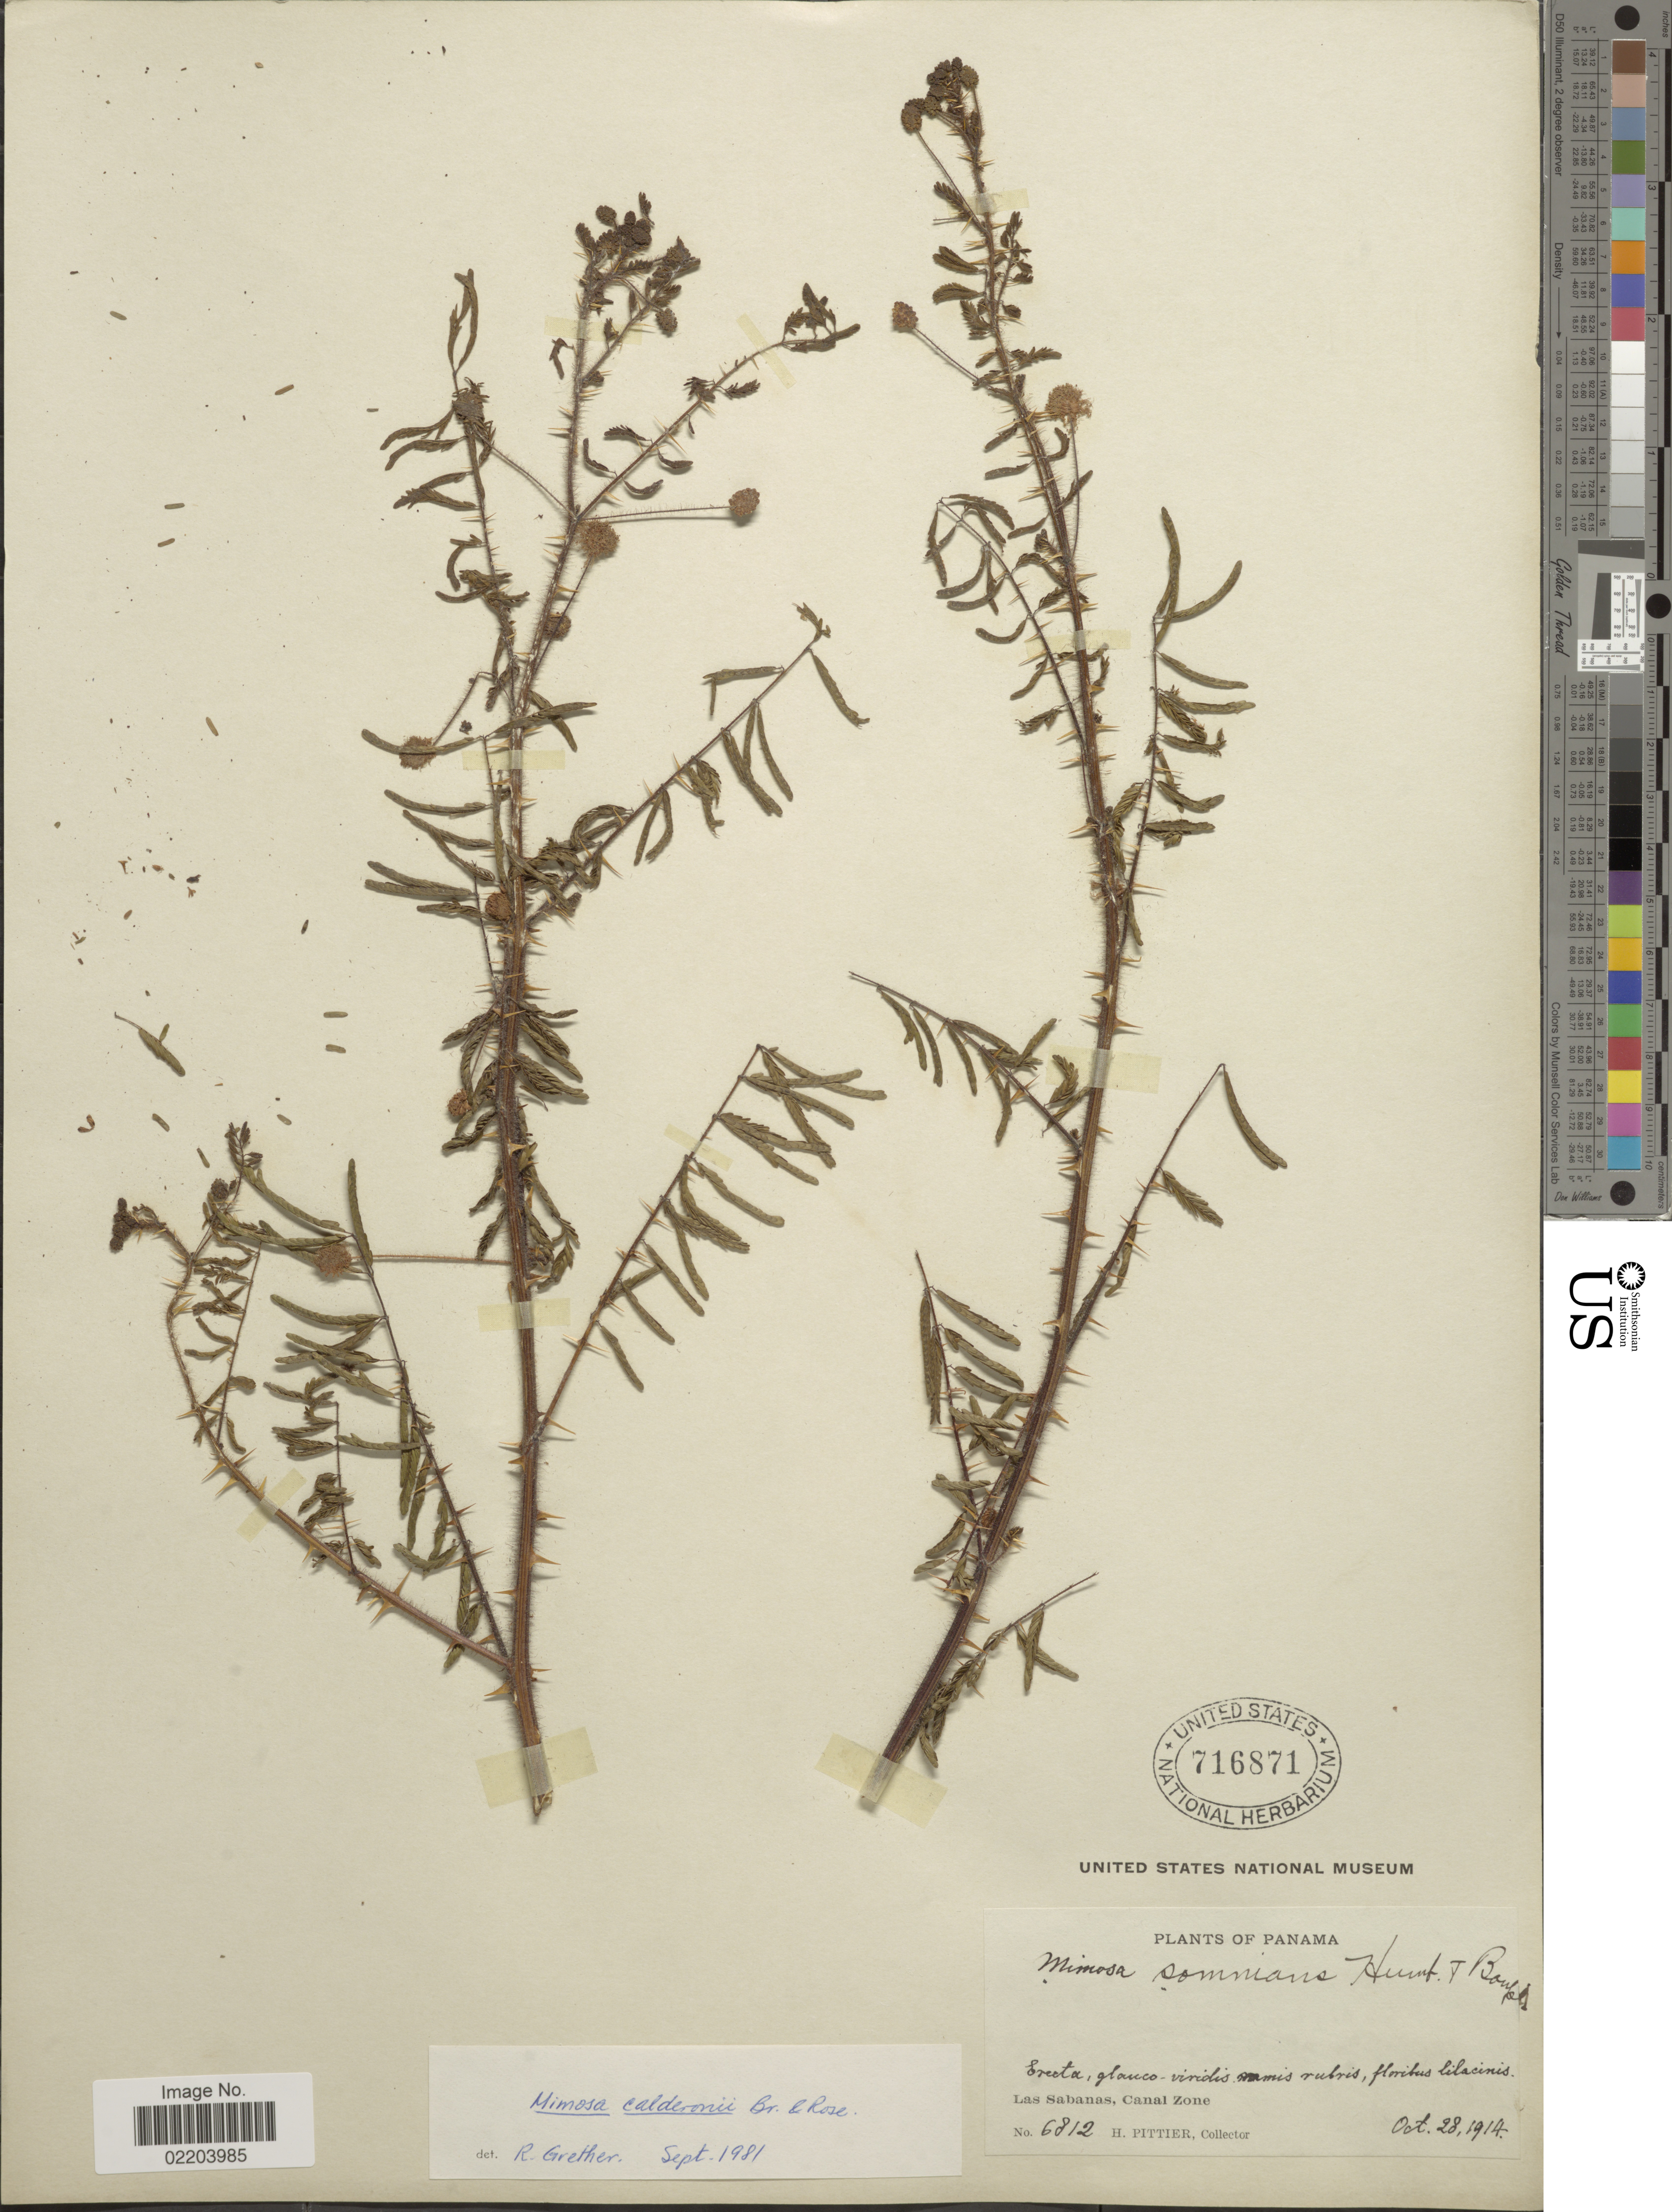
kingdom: Plantae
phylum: Tracheophyta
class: Magnoliopsida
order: Fabales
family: Fabaceae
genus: Mimosa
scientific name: Mimosa calderonii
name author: Britton & Rose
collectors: H. F. Pittier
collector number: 6812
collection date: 1914-10-28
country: Panama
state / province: Colón / Panamá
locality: Las Sabanas, Canal Zone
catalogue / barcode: US 716871